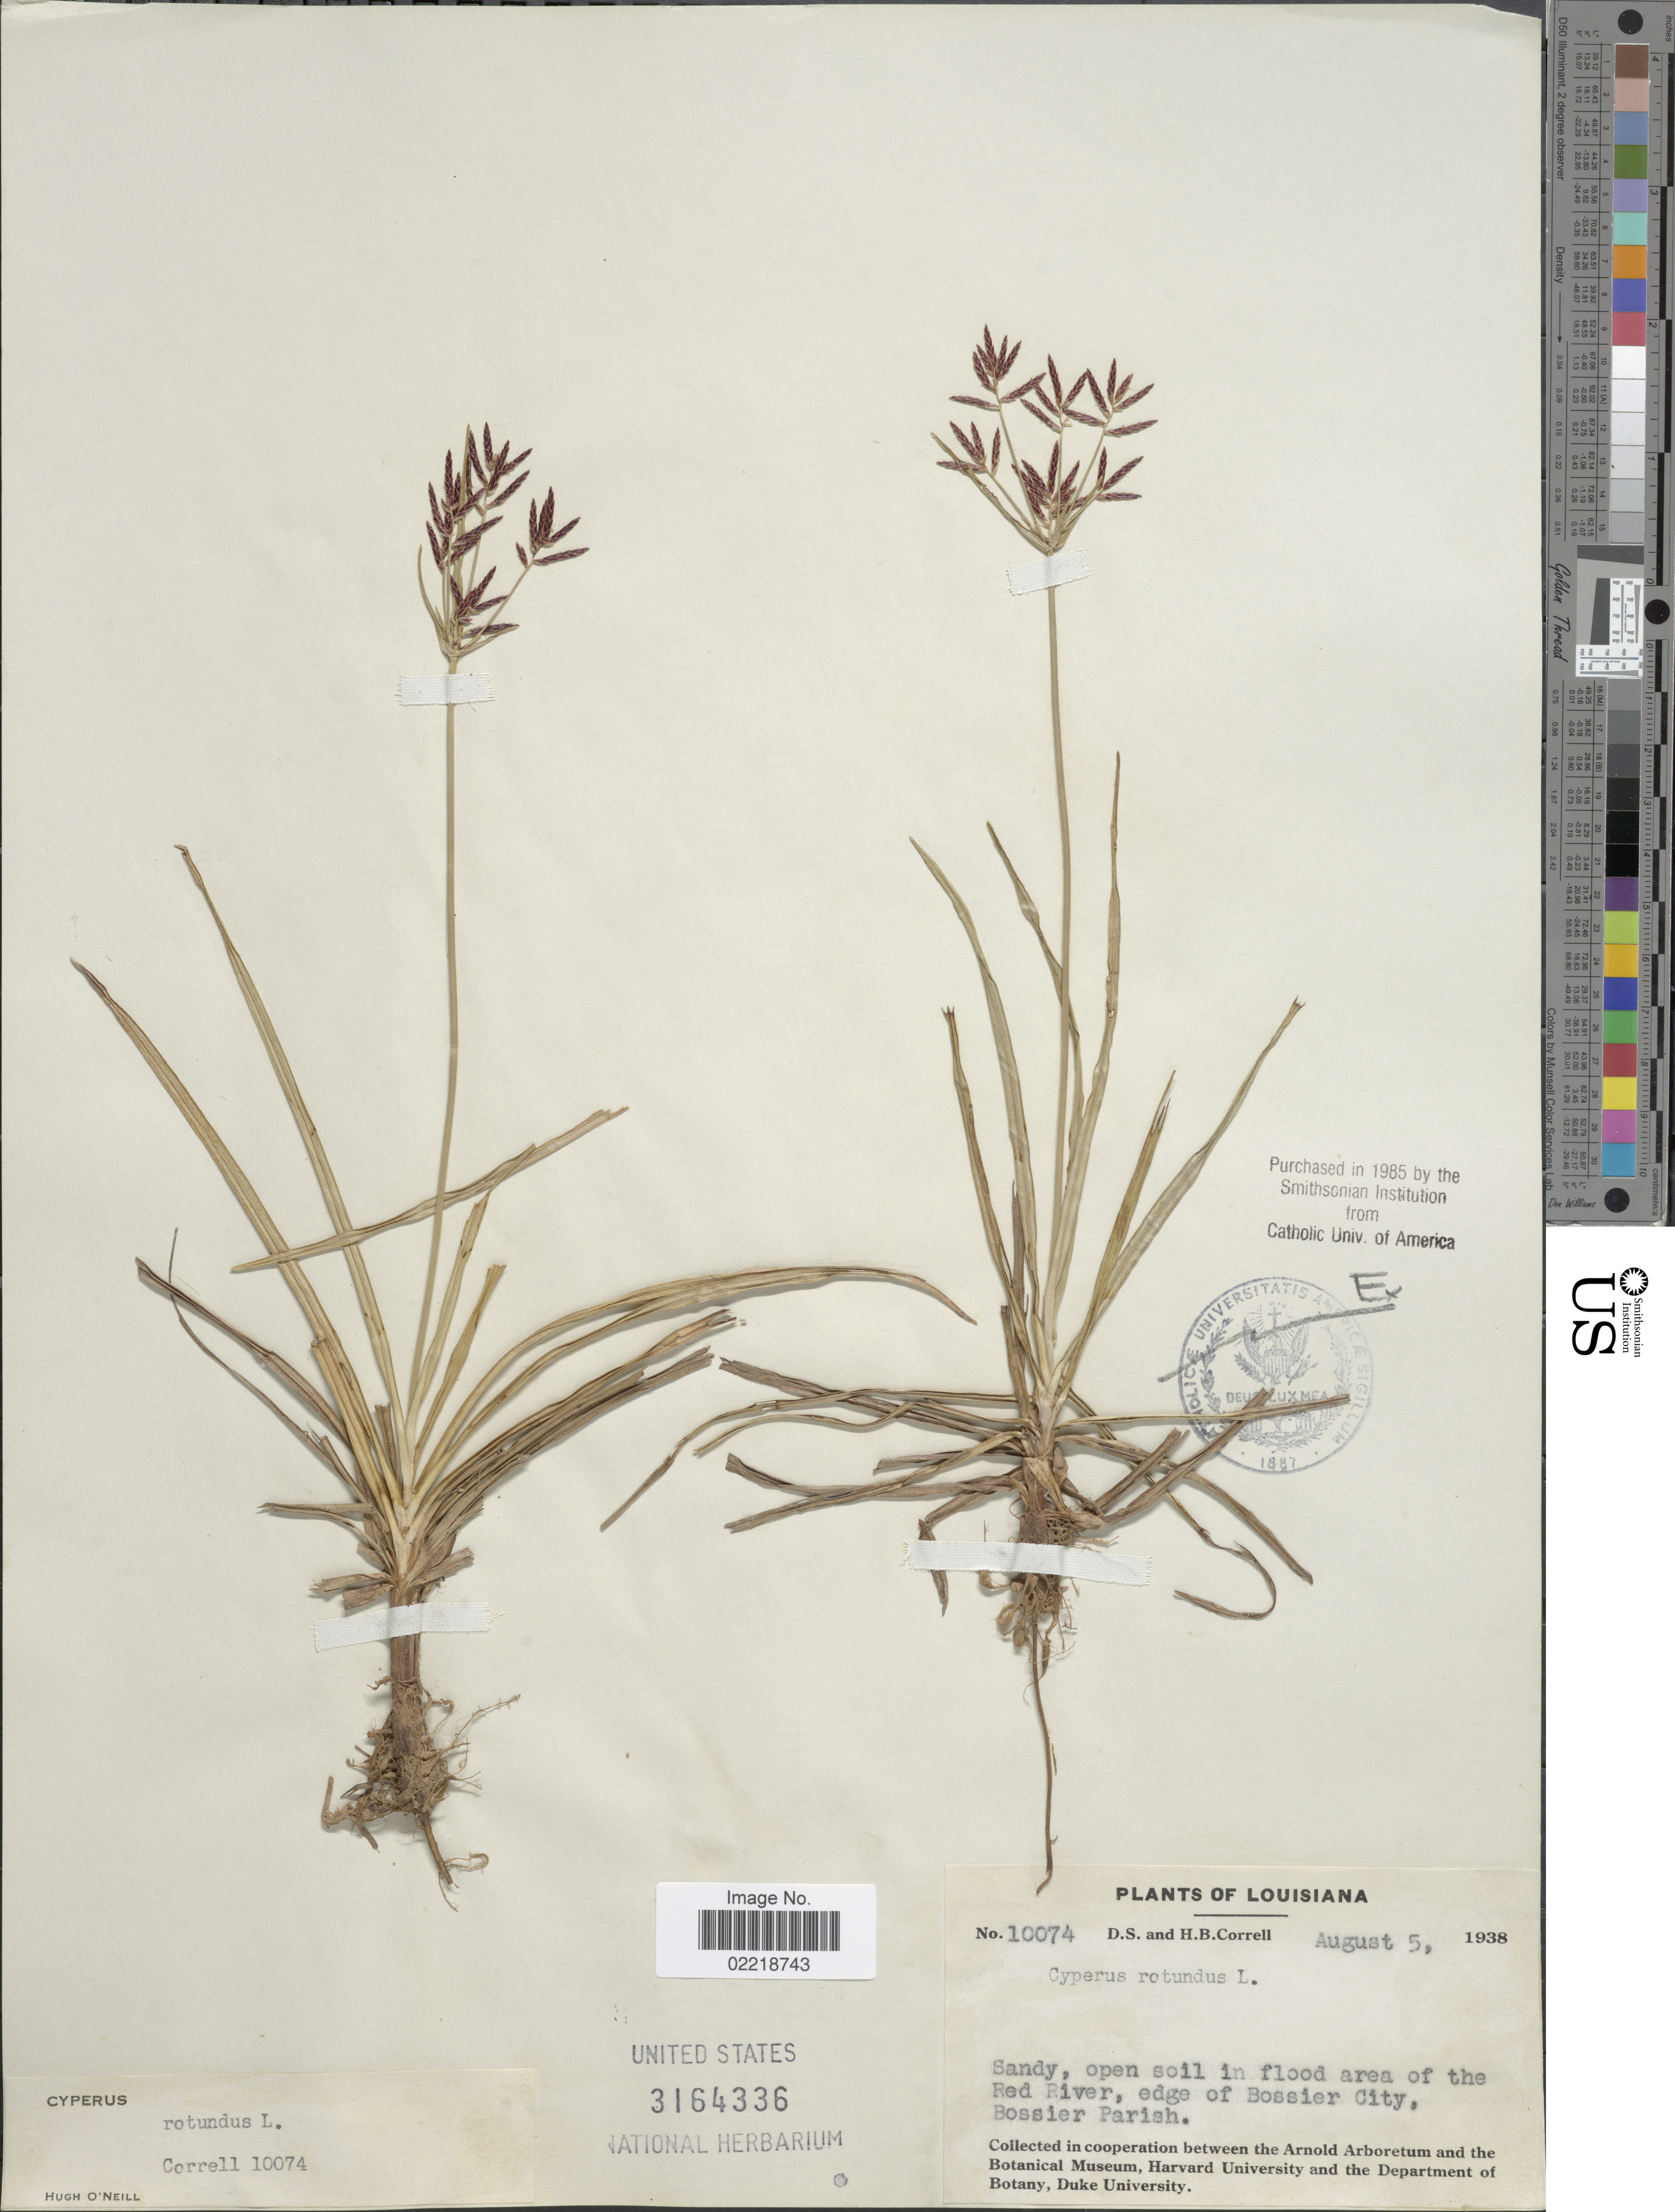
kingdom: Plantae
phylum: Tracheophyta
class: Liliopsida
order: Poales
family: Cyperaceae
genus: Cyperus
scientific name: Cyperus rotundus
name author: L.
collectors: D. S. Correll & H. Correll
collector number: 10074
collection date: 1938-08-05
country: United States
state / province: Louisiana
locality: Flood area of the Red River, edge of Bossier City, Bossier Parish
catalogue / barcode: US 3164336